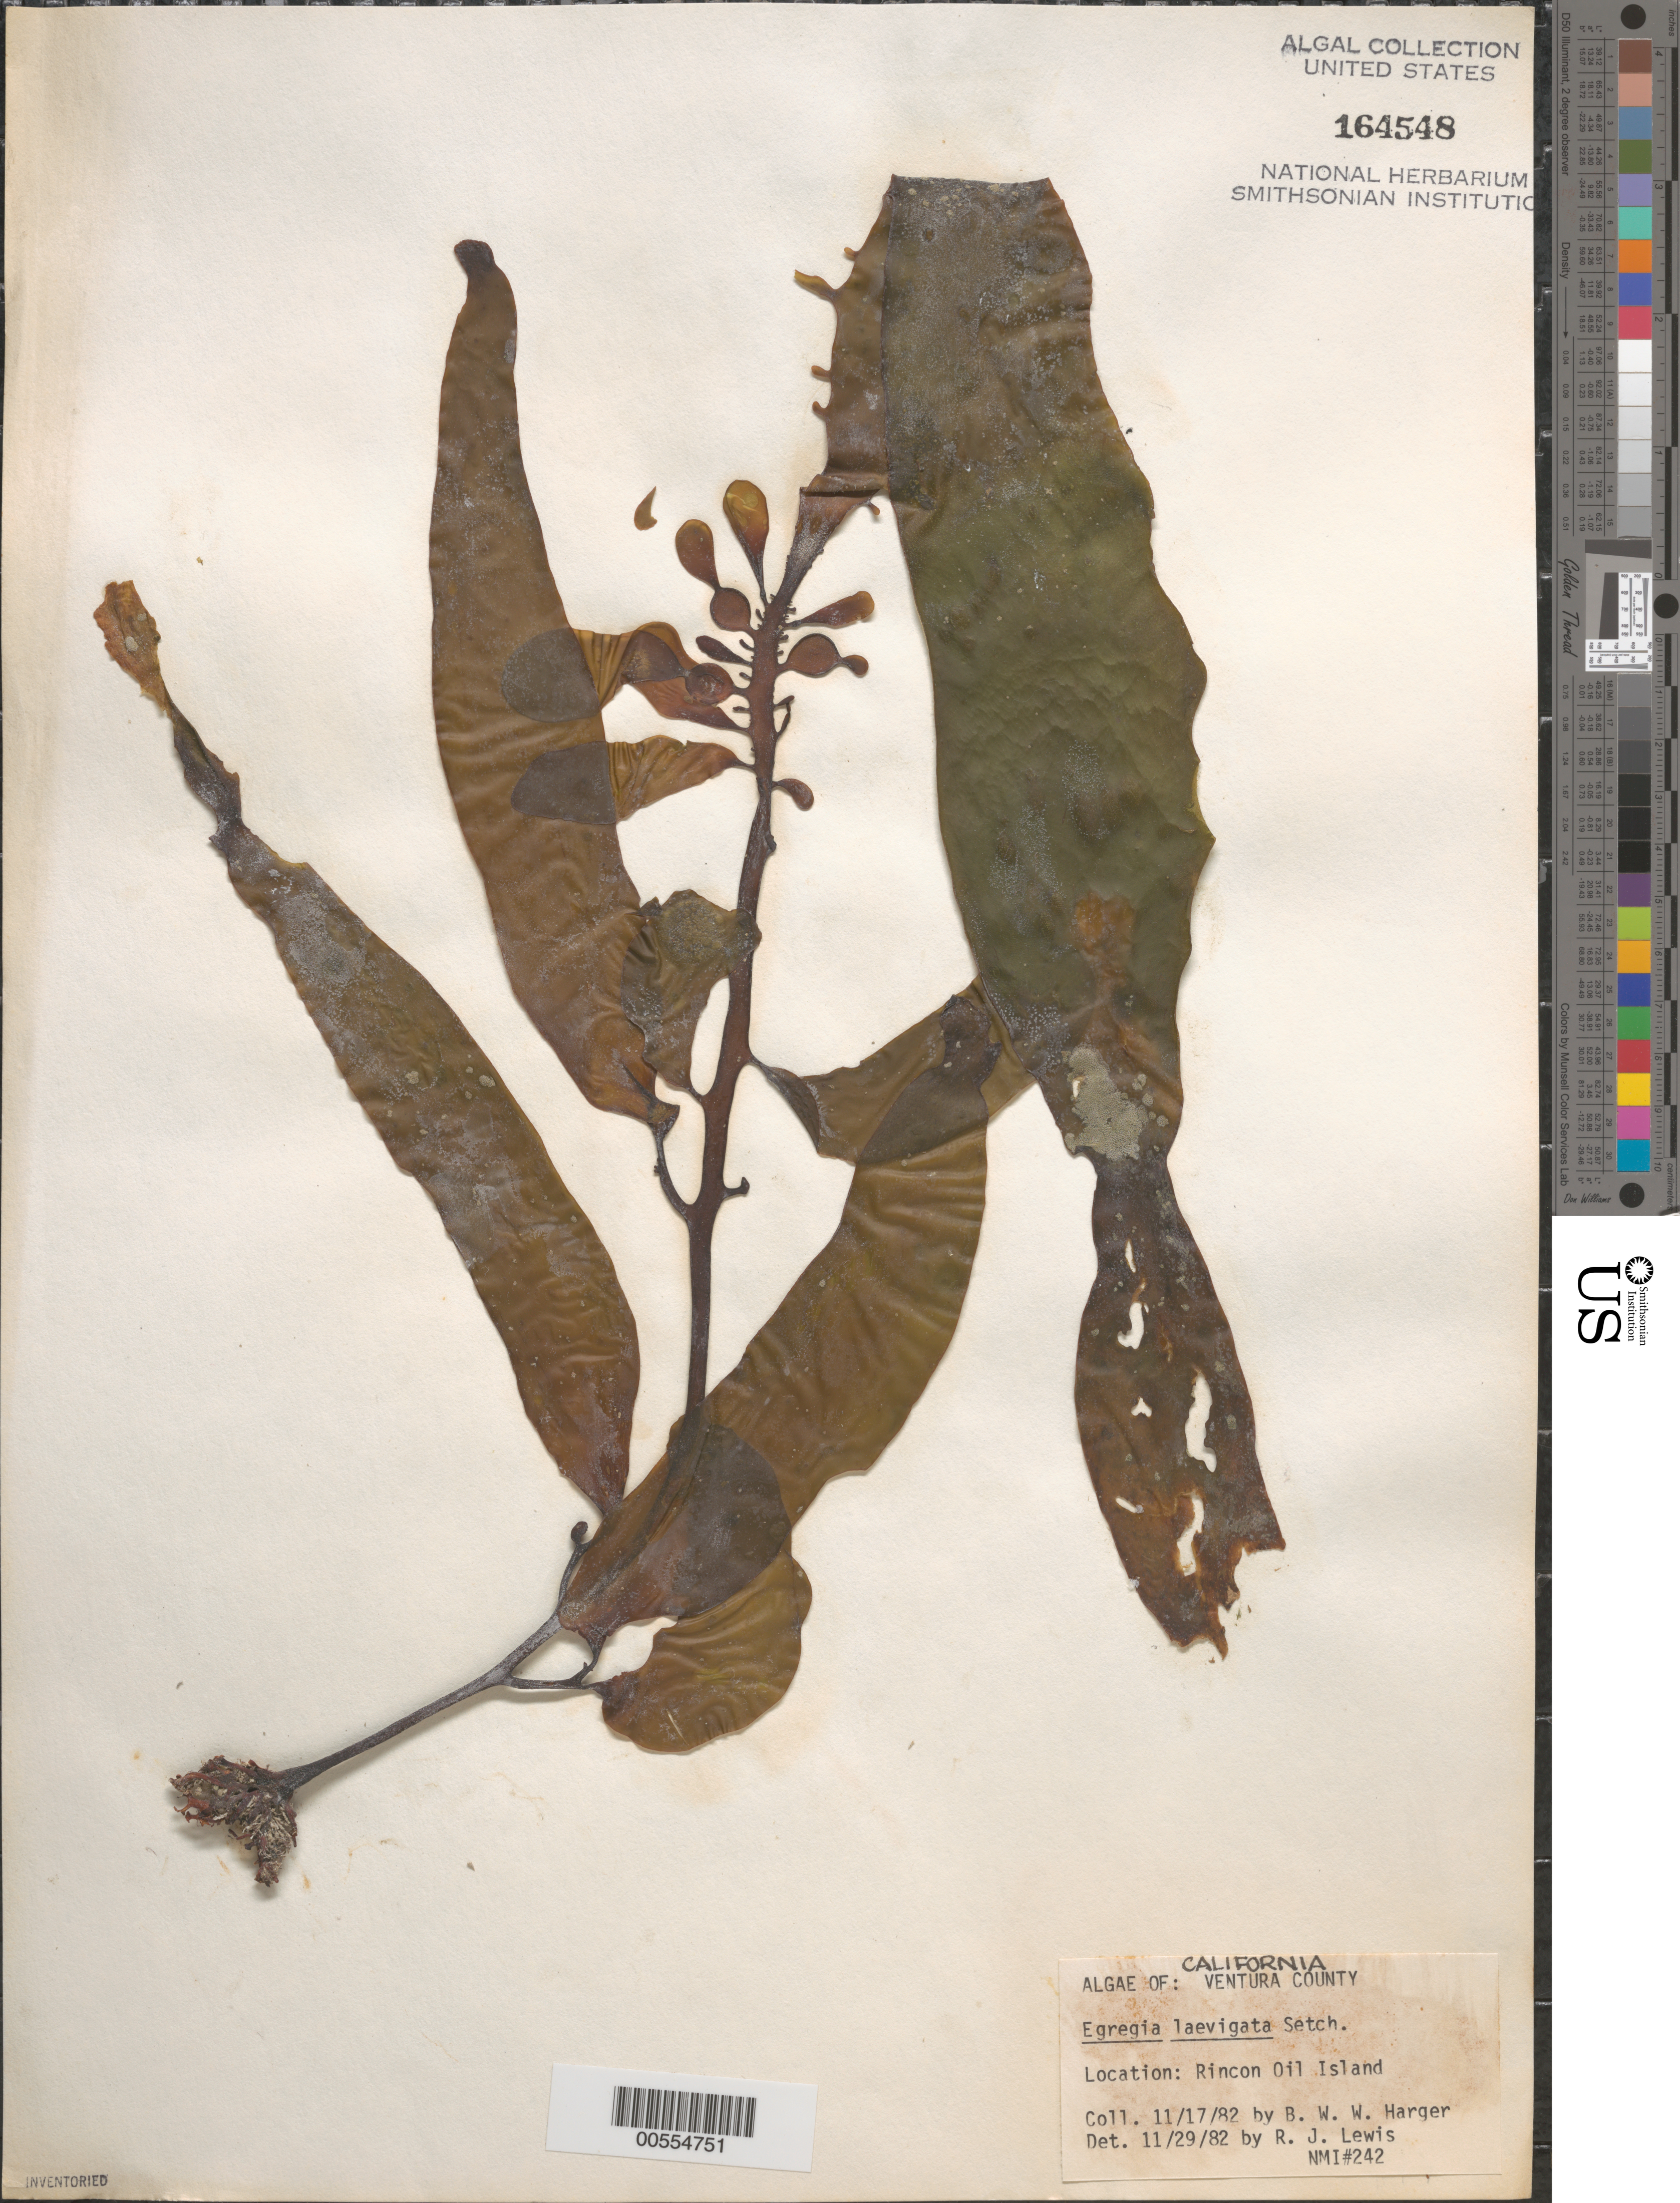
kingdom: Chromista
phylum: Ochrophyta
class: Phaeophyceae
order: Laminariales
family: Lessoniaceae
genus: Egregia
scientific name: Egregia menziesii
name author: (Turner) Aresch.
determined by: Algae name updating Project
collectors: B. W. Harger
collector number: NMI 242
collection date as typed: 17 Nov 1982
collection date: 1982-11-17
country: United States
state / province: California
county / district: Ventura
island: Rincon Oil Island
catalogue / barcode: US 164548